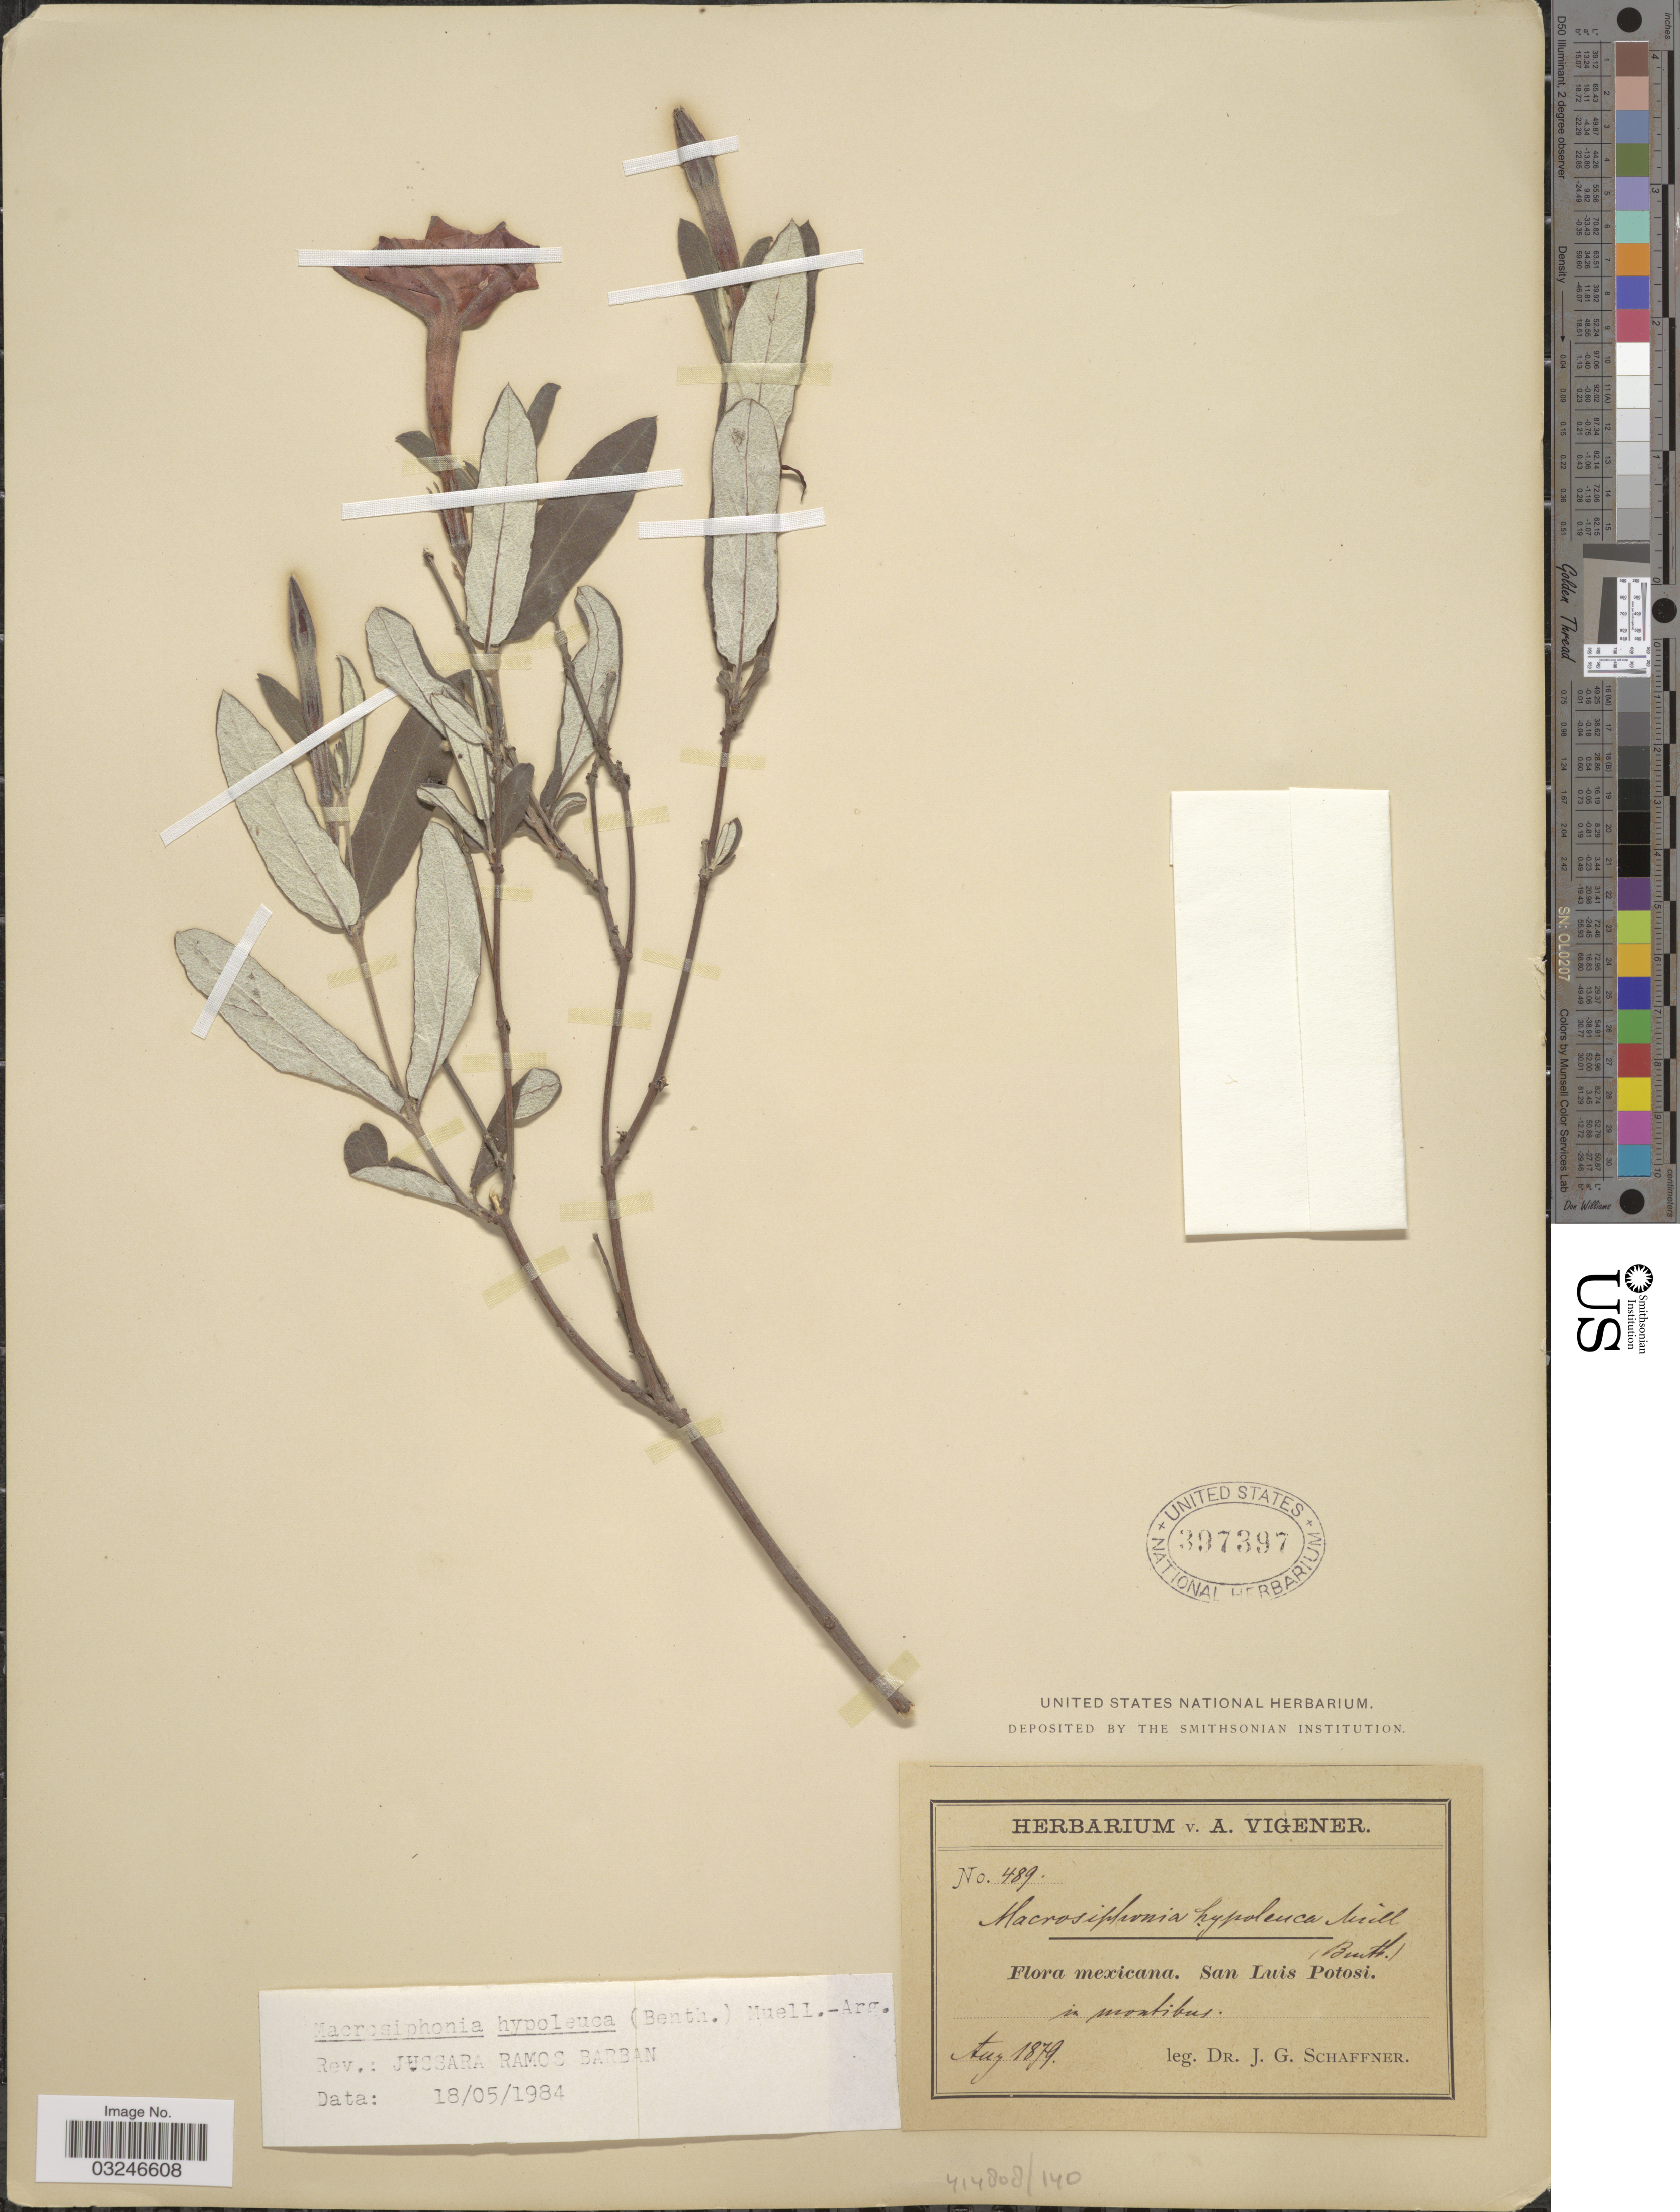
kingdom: Plantae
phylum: Tracheophyta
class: Magnoliopsida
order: Gentianales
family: Apocynaceae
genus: Macrosiphonia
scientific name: Macrosiphonia hypoleuca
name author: (Benth.) Müll. Arg.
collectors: J. G. Schaffner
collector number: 489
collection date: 1879-08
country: Mexico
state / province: San Luis Potosí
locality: San Luis Potosi. In montibus.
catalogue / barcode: US 397397